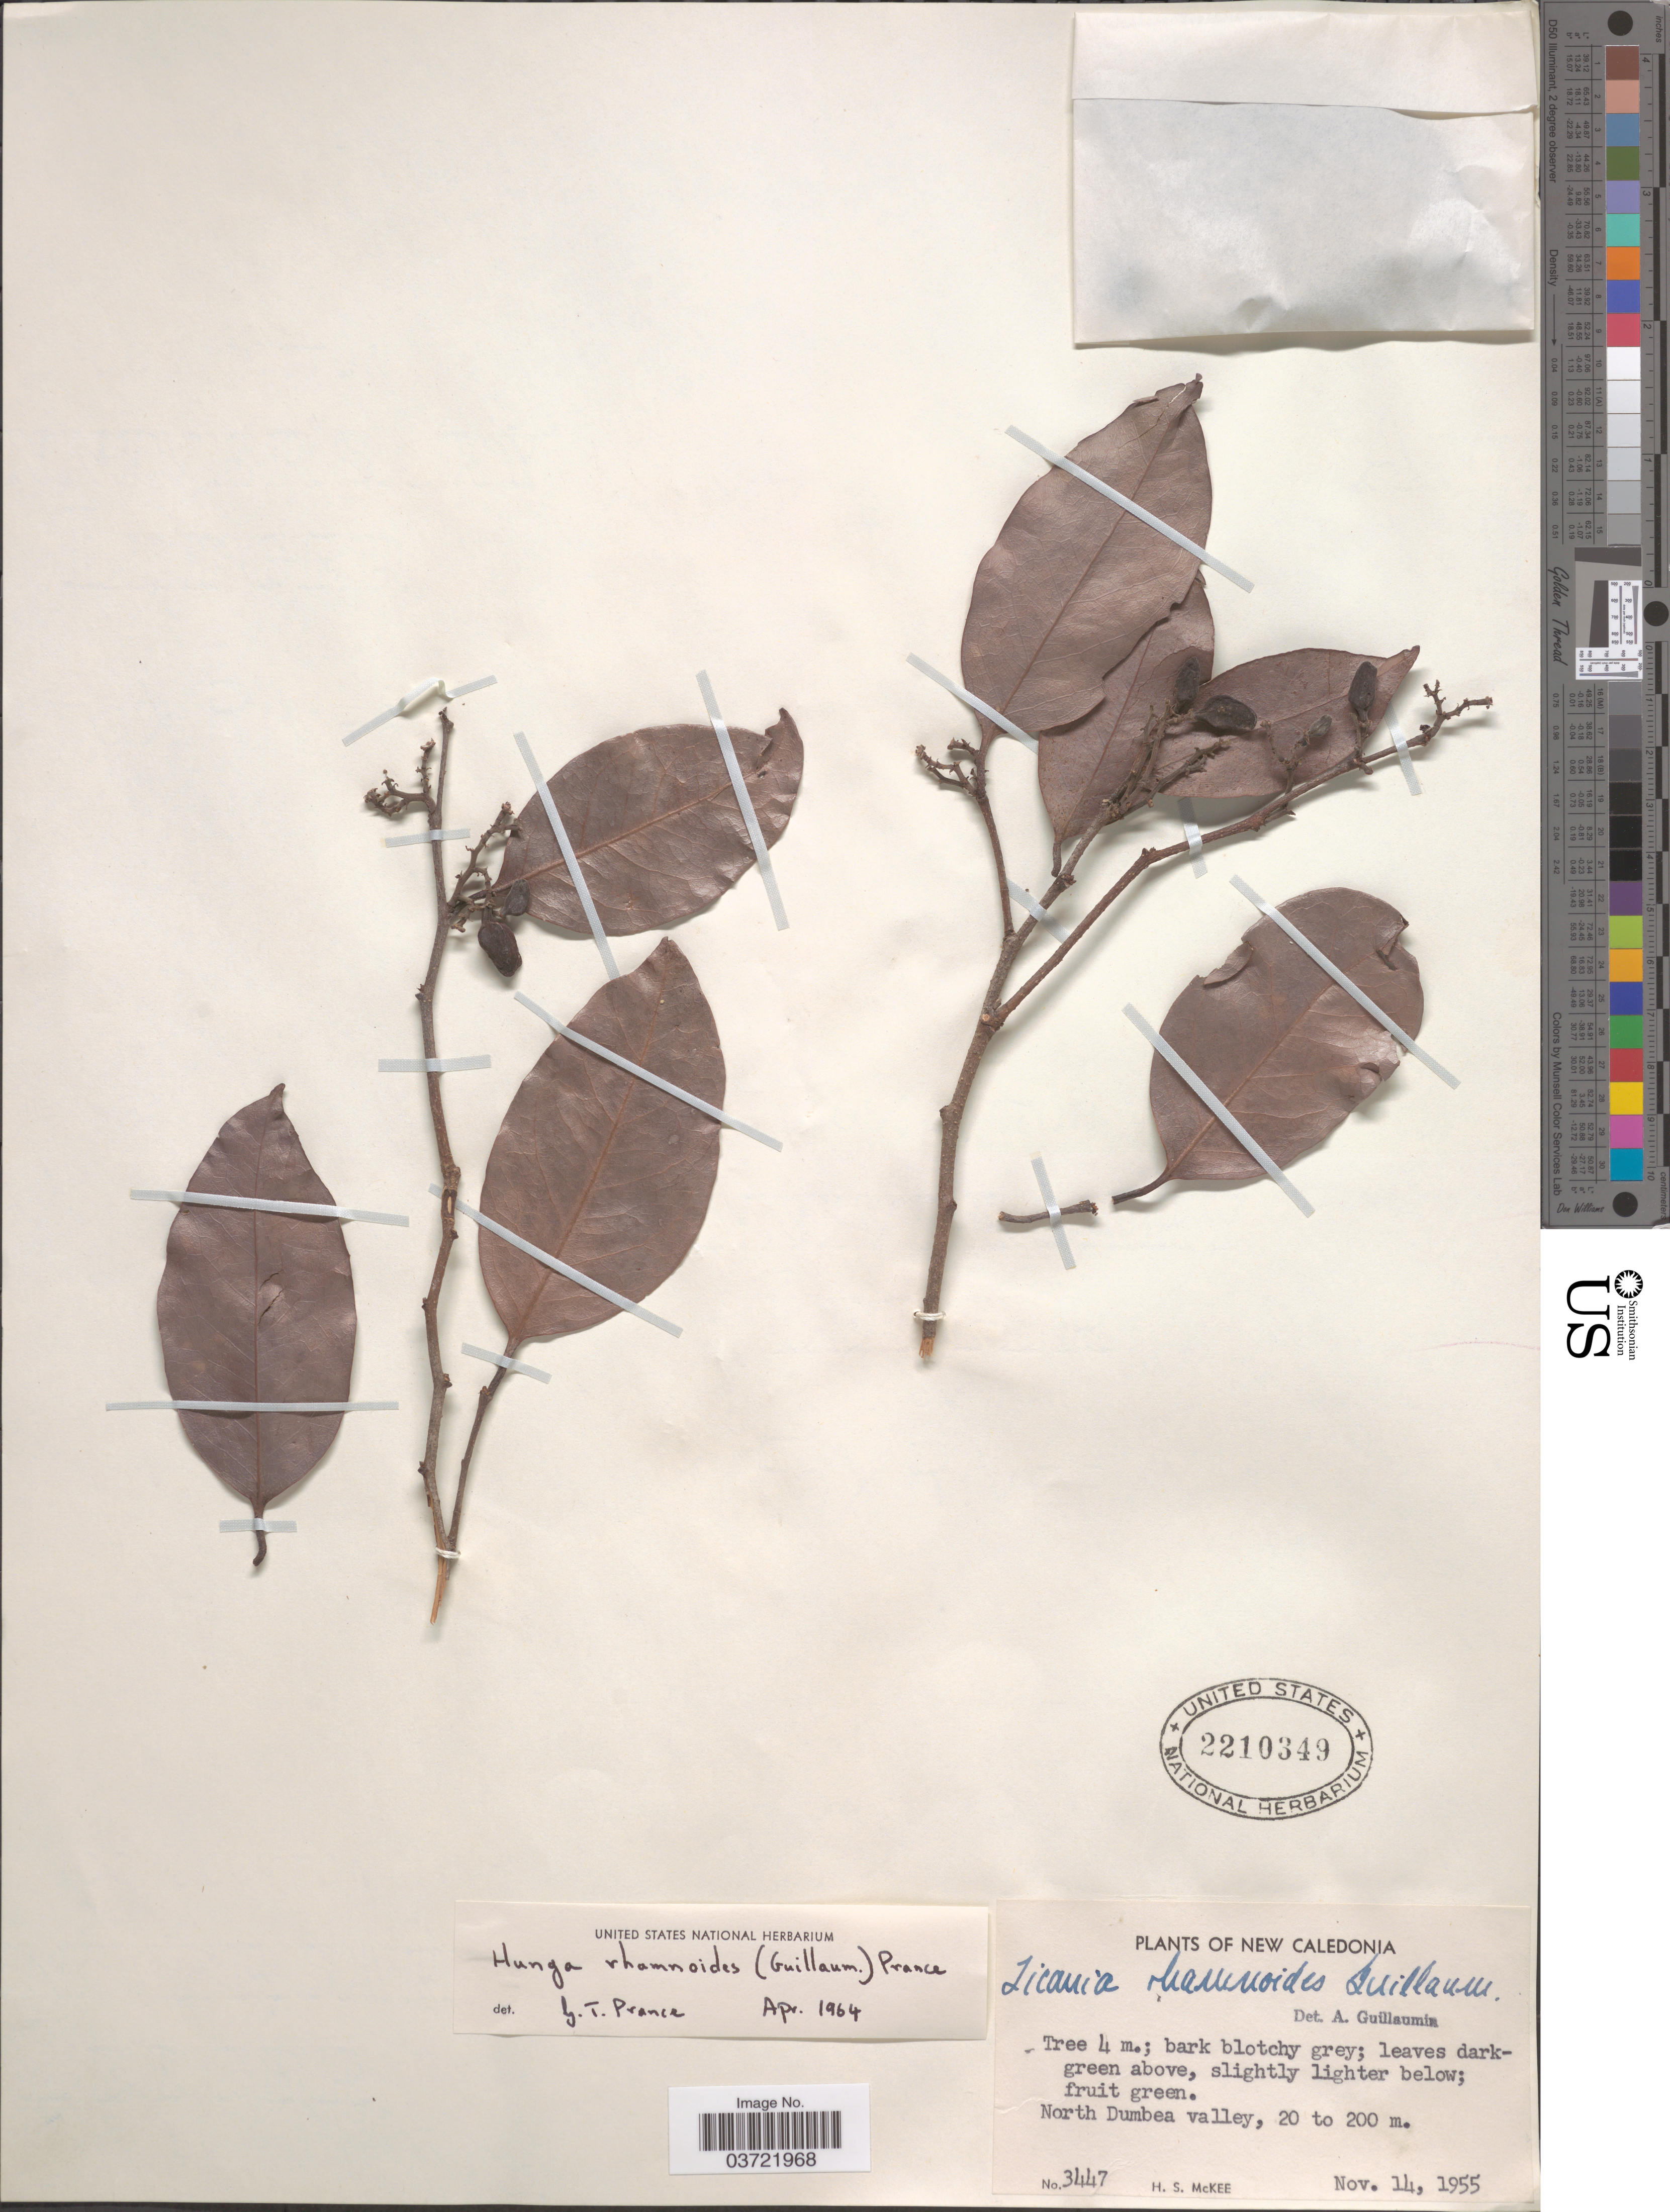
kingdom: Plantae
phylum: Tracheophyta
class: Magnoliopsida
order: Malpighiales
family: Chrysobalanaceae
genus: Hunga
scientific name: Hunga rhamnoides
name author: (Guillaumin) Prance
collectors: H. S. McKee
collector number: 3447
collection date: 1955-11-14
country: New Caledonia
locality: North Dumbea valley.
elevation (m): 20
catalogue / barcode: US 2210349